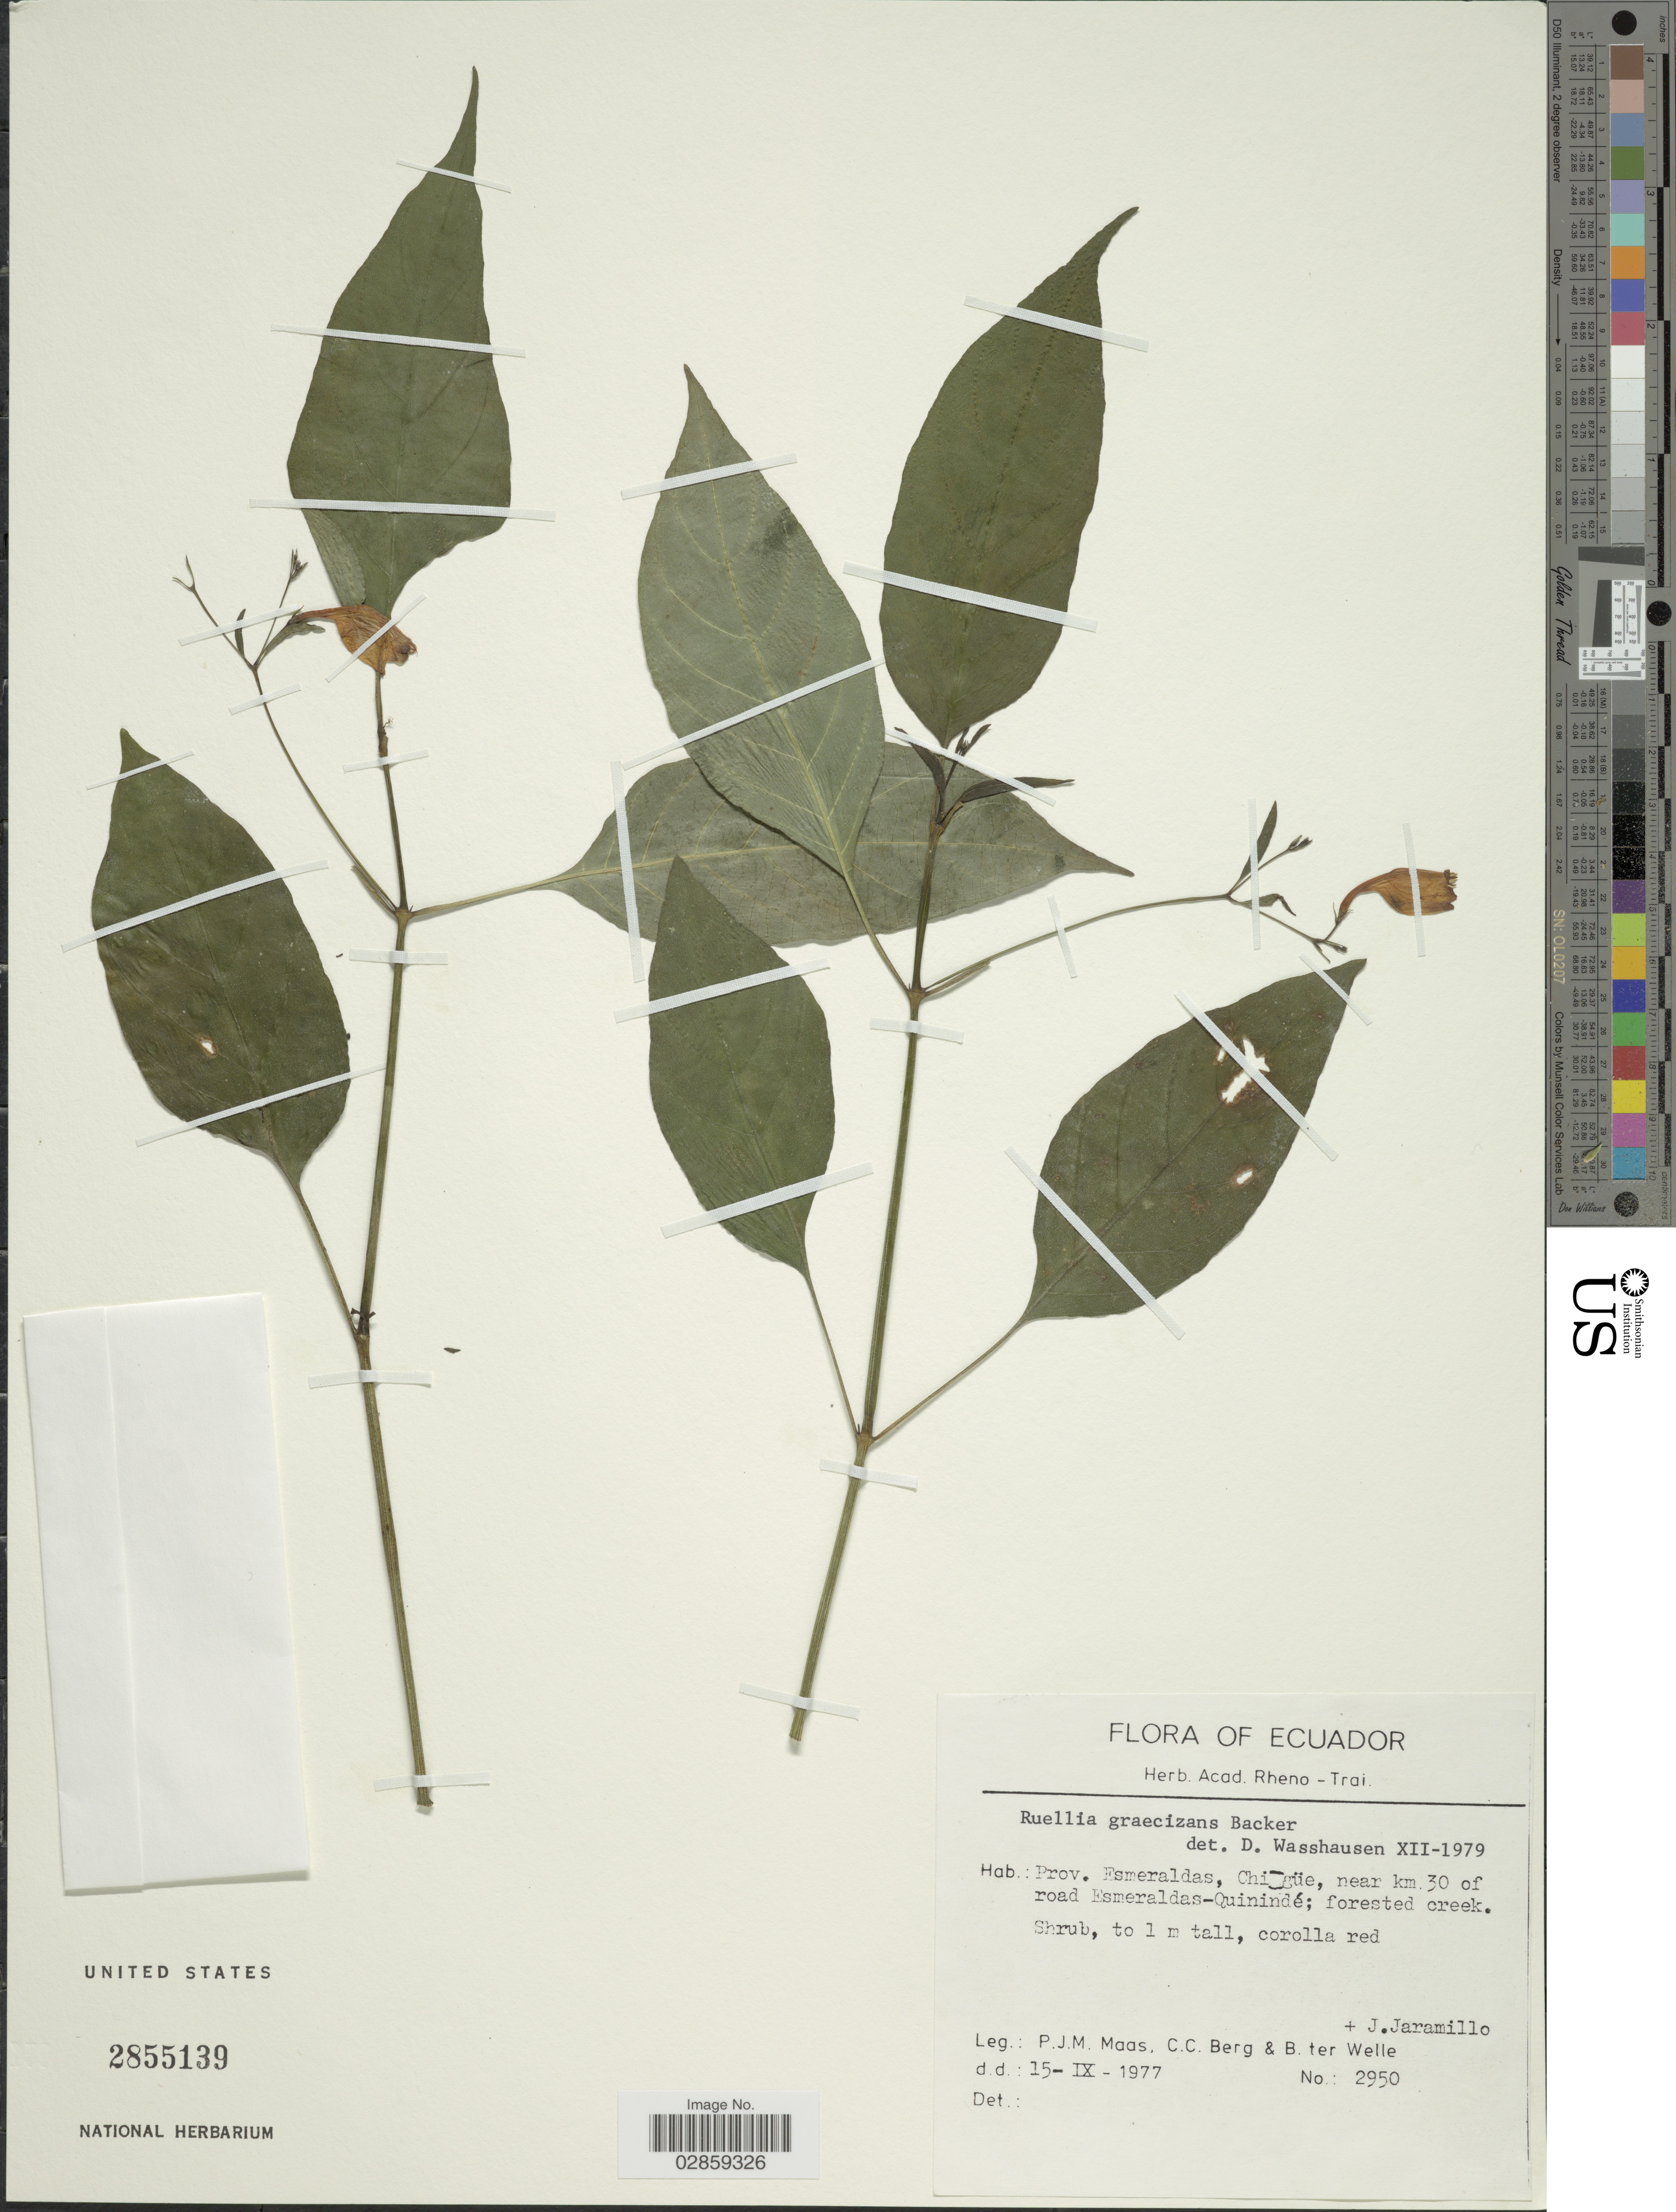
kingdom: Plantae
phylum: Tracheophyta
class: Magnoliopsida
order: Lamiales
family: Acanthaceae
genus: Ruellia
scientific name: Ruellia brevifolia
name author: (Pohl) C. Ezcurra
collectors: P. Maas, C. C. Berg, B. ter Welle & J. Jaramillo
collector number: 2950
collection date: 1977-09-15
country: Ecuador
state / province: Esmeraldas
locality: Prov. Esmeraldas, Chigüe, near km 30 of road Esmeraldas-Quinindé.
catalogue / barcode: US 2855139